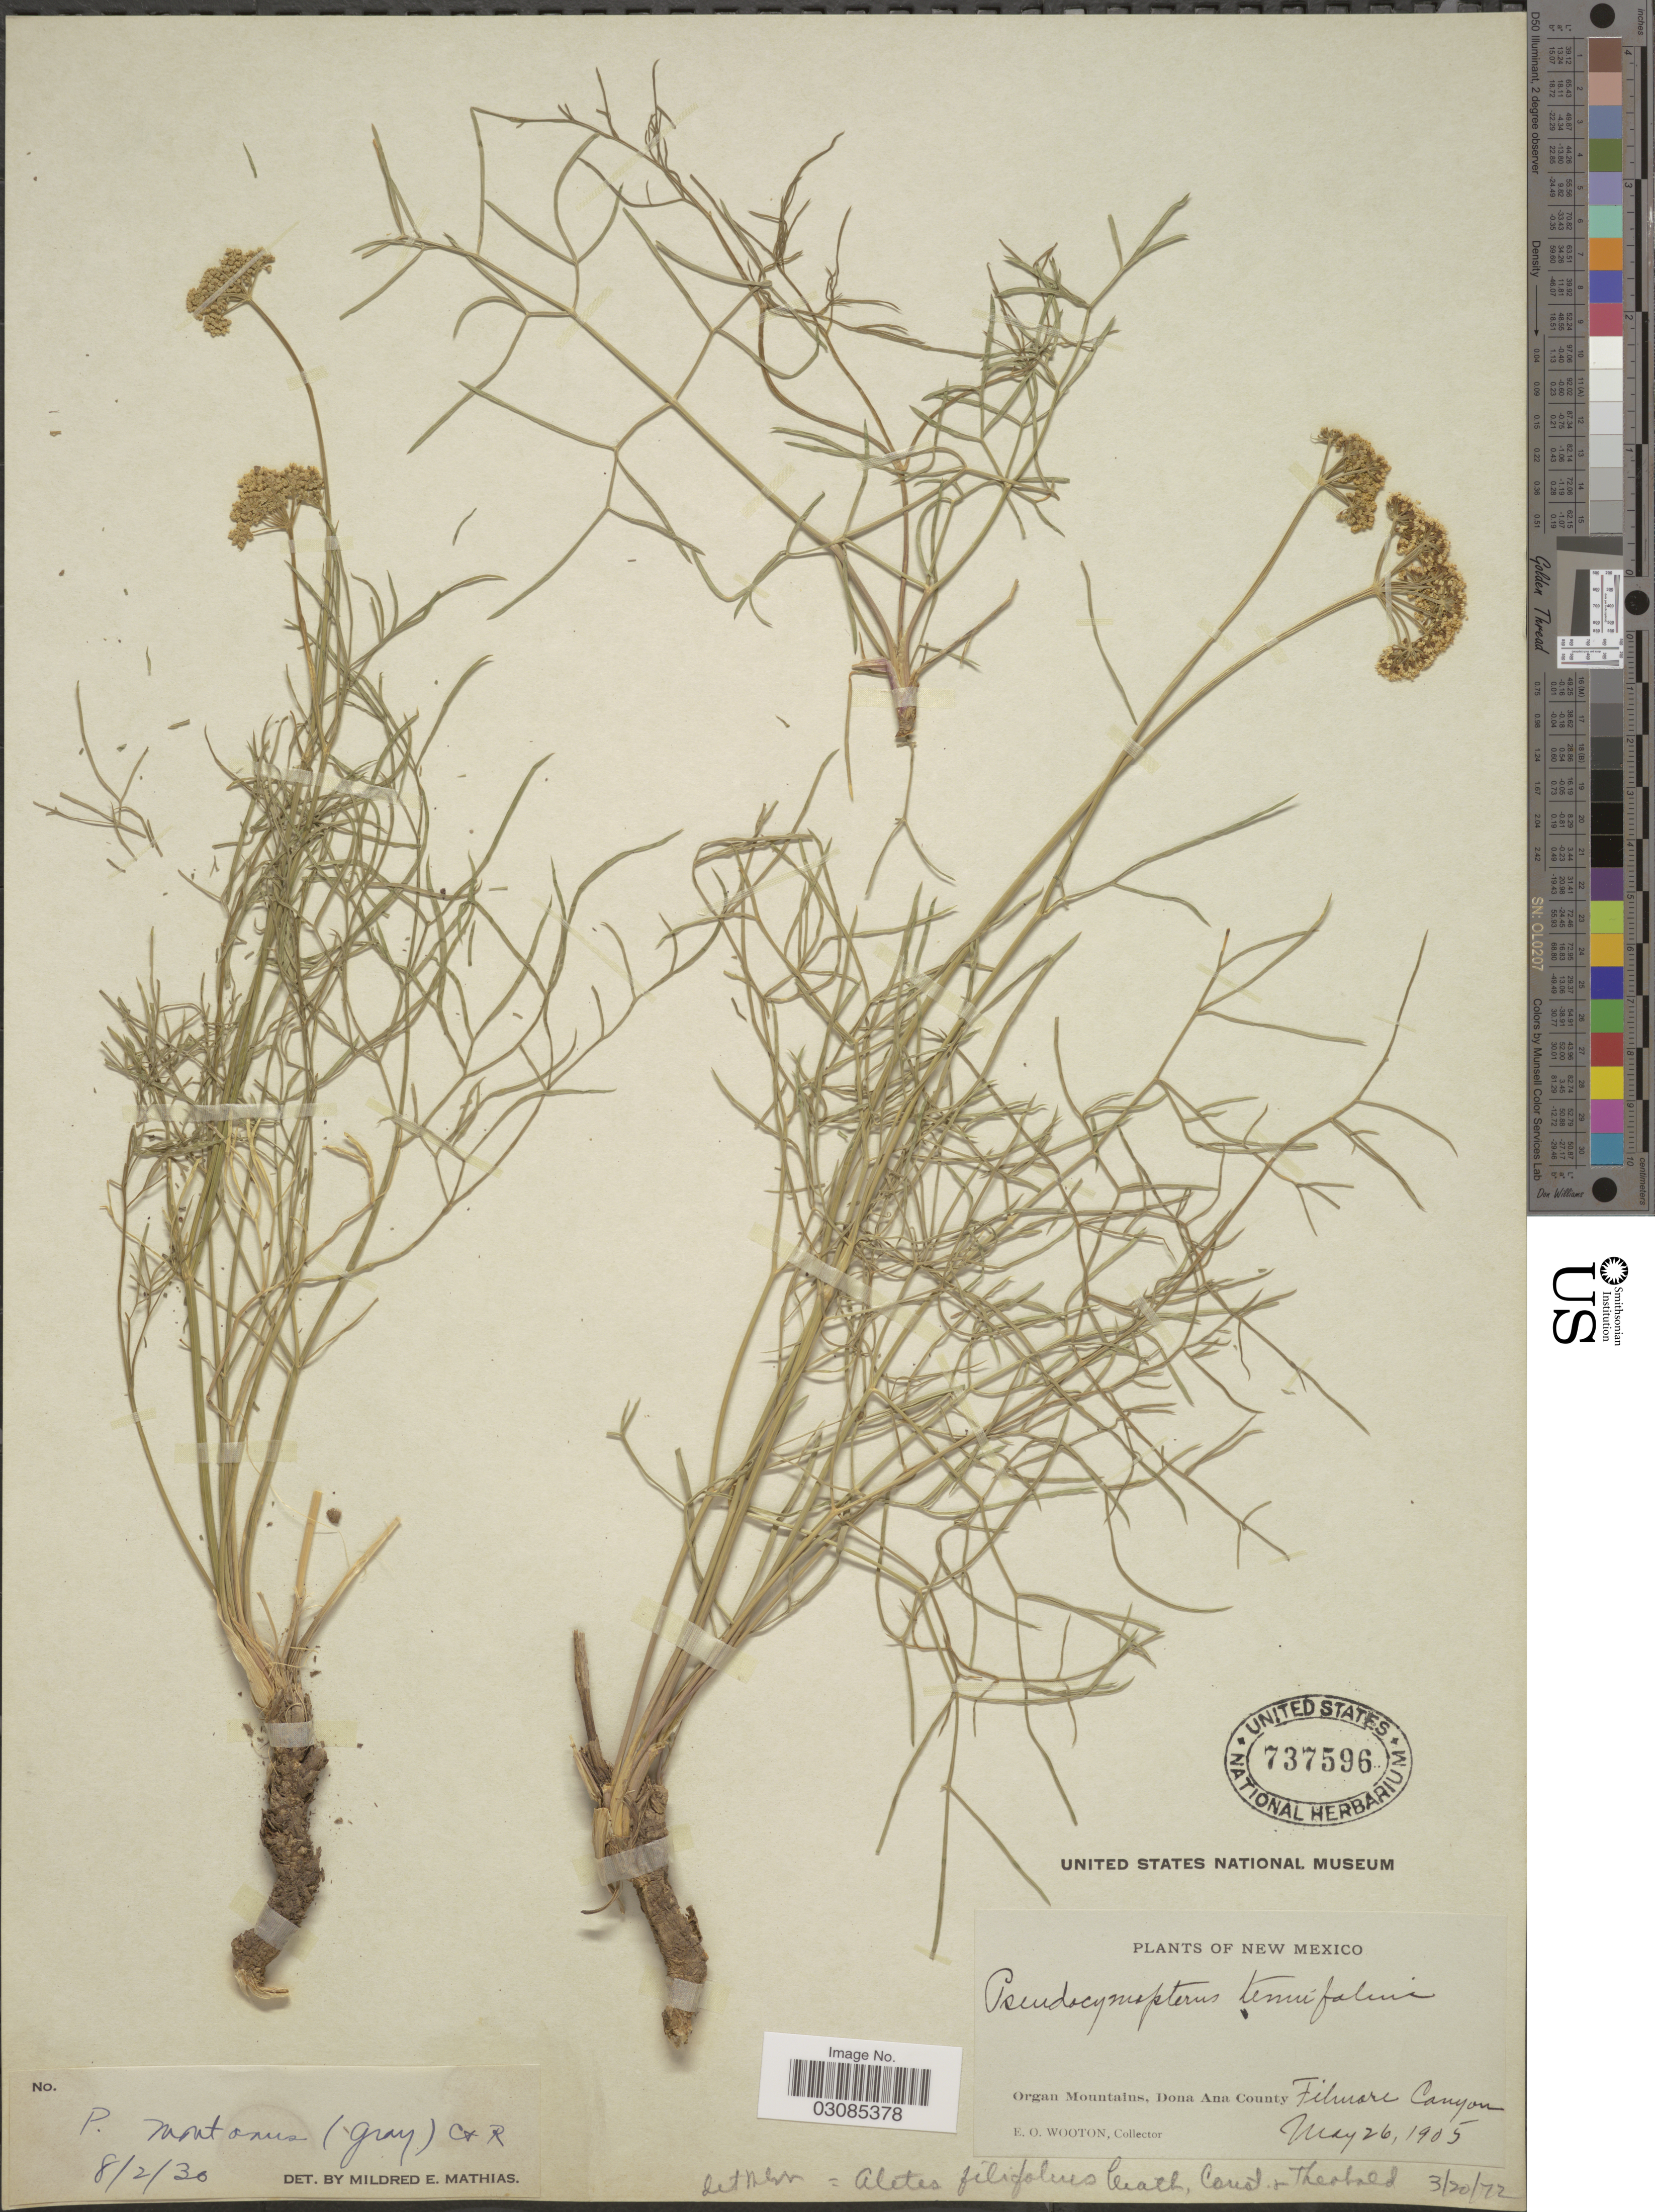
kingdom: Plantae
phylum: Tracheophyta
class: Magnoliopsida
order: Apiales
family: Apiaceae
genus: Aletes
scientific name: Aletes filifolius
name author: Mathias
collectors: E. O. Wooton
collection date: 1905-05-26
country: United States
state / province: New Mexico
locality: Organ Mountains, Dona Ana County. Filmore Canyon.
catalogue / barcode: US 737596